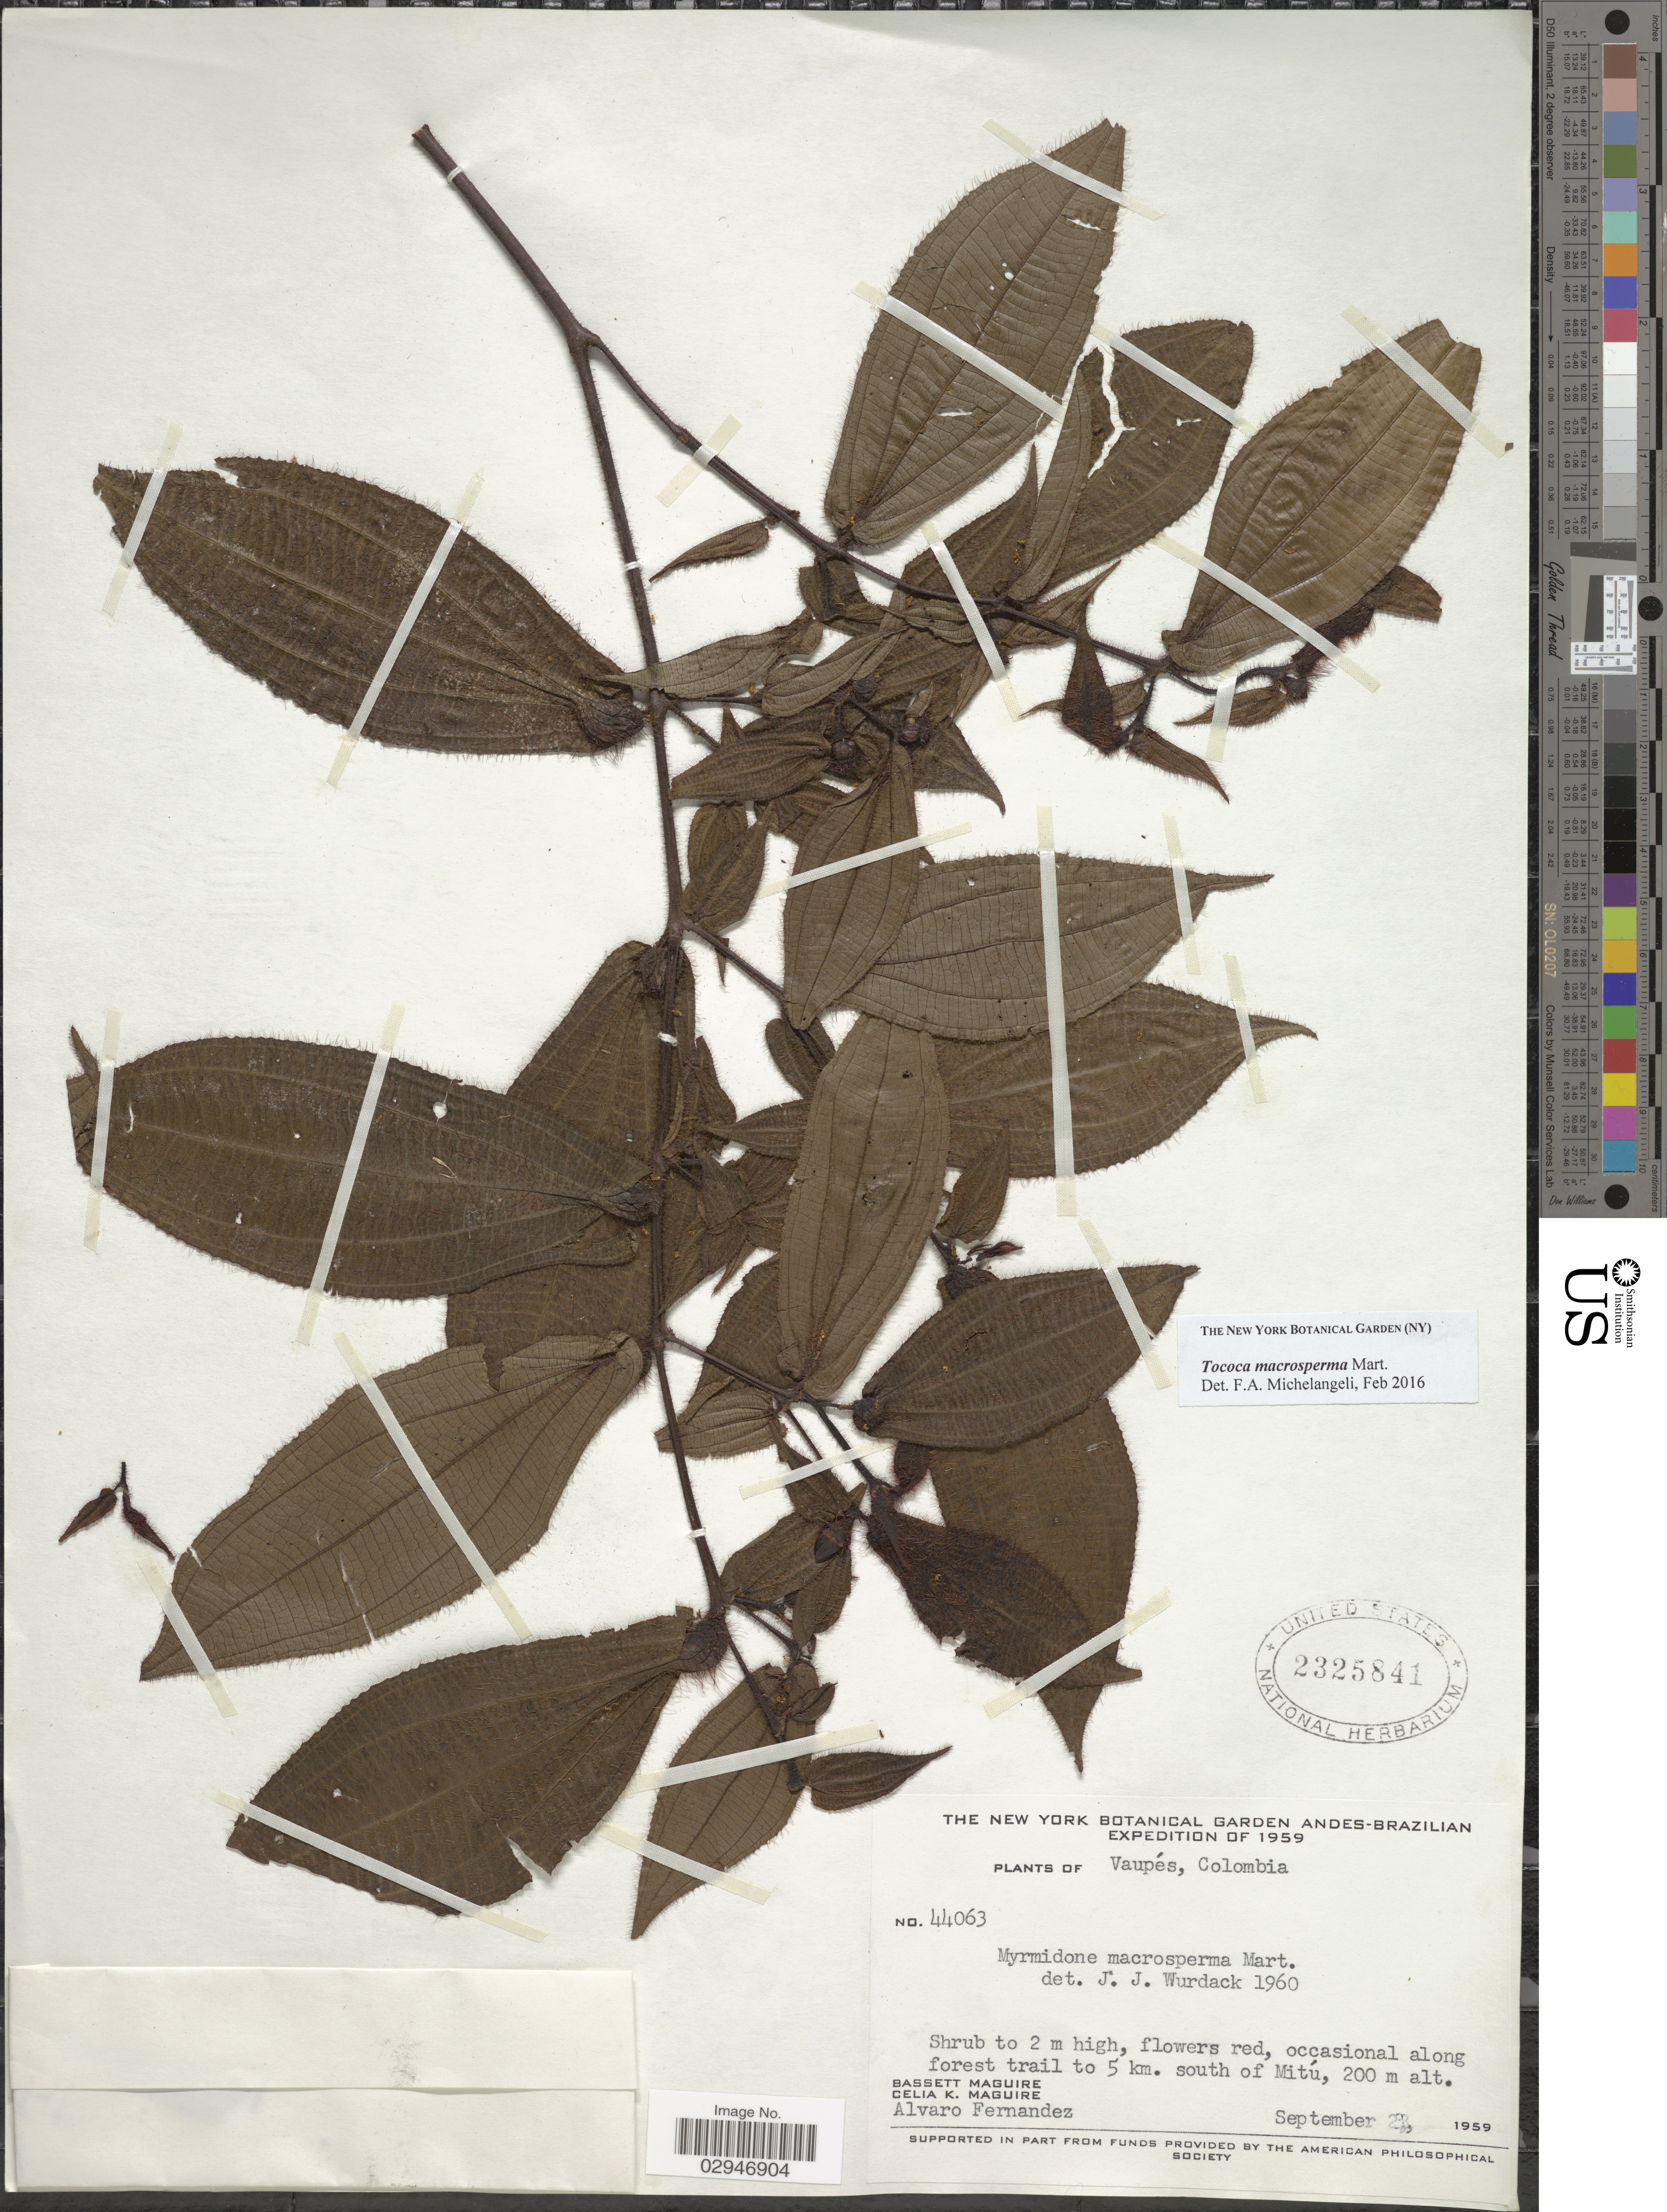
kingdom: Plantae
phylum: Tracheophyta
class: Magnoliopsida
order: Myrtales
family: Melastomataceae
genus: Tococa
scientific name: Tococa macrosperma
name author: Mart.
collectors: B. Maguire, C. K. Maguire & A. Fernandez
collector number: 44063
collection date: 1959-09-23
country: Colombia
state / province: Vaupés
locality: Occasional along fores trail to 5 km. south of Mitú.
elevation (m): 200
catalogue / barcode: US 2325841